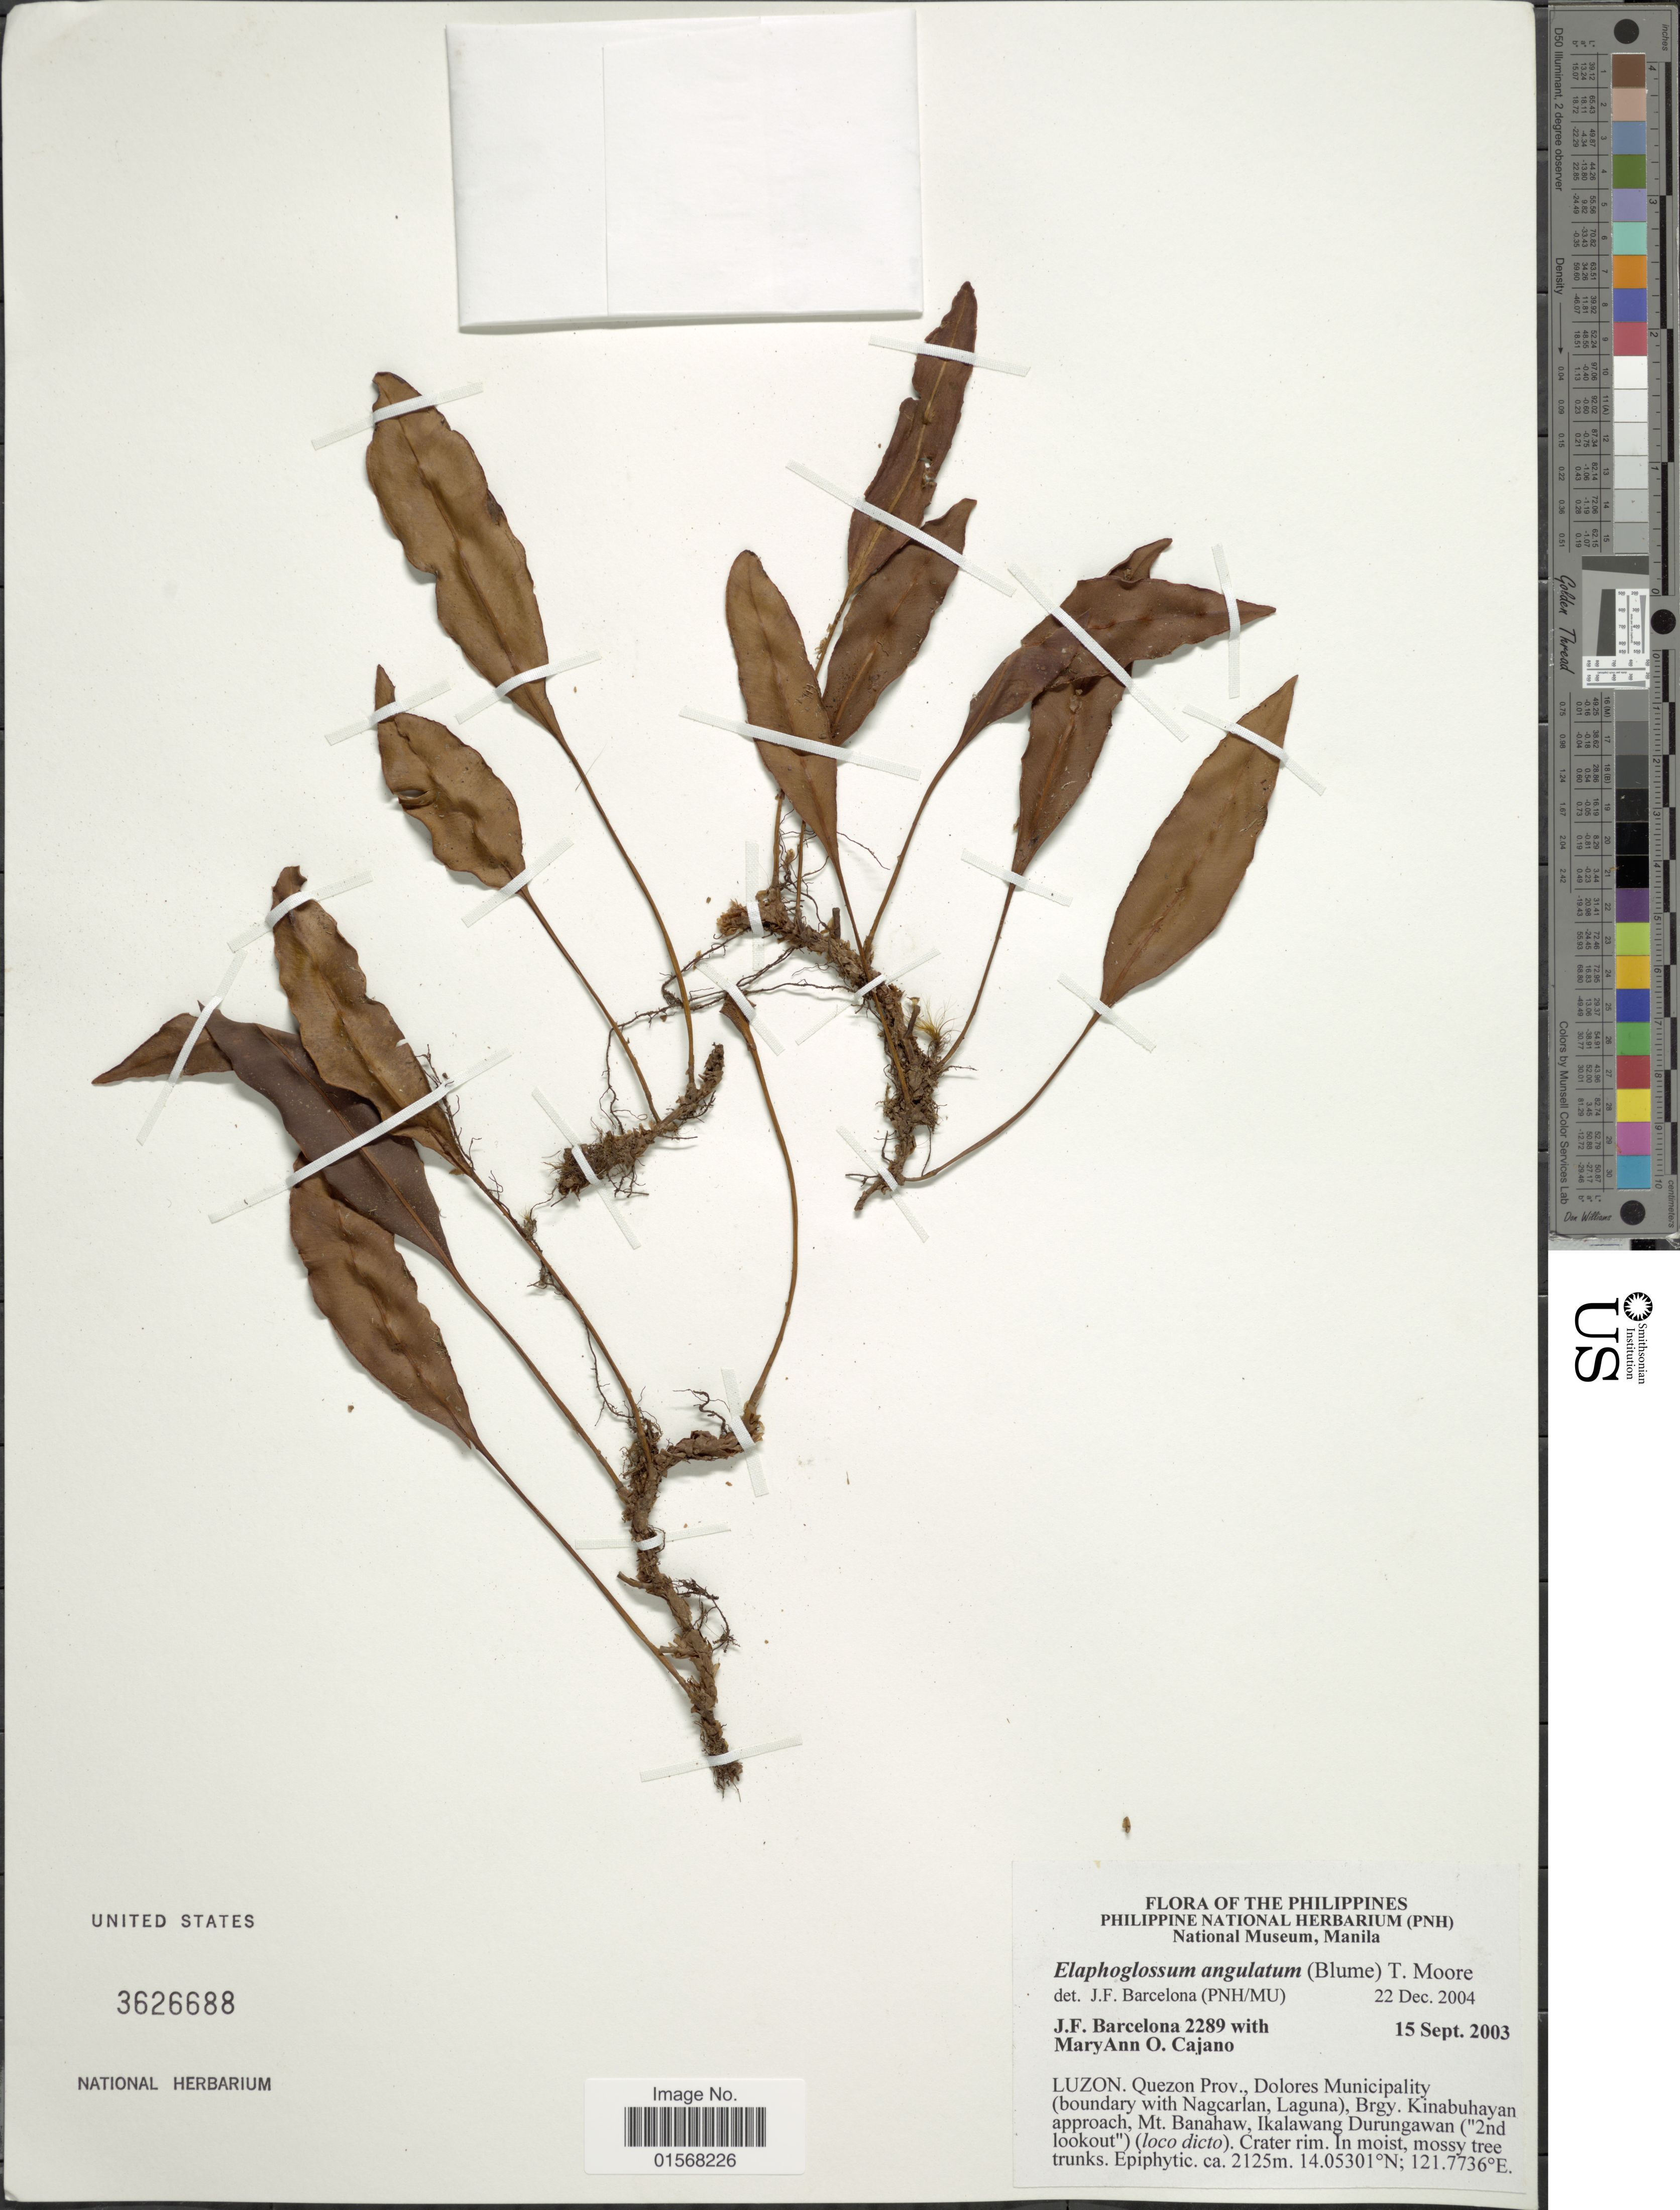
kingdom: Plantae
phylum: Tracheophyta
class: Polypodiopsida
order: Polypodiales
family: Dryopteridaceae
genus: Elaphoglossum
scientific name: Elaphoglossum angulatum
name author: (Blume) T. Moore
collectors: J. F. Barcelona & M. Cajano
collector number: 2289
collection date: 2003-09-15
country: Philippines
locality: Luzon, Quezon Prov., Dolores Municipality (boundary with Nagcarlan, Laguna), Brgy. Kinabuhayan approach, Mt. Banahaw, Ikalawang Durungawan (2nd lookout) (loco dicto)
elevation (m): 2125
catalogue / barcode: US 3626688